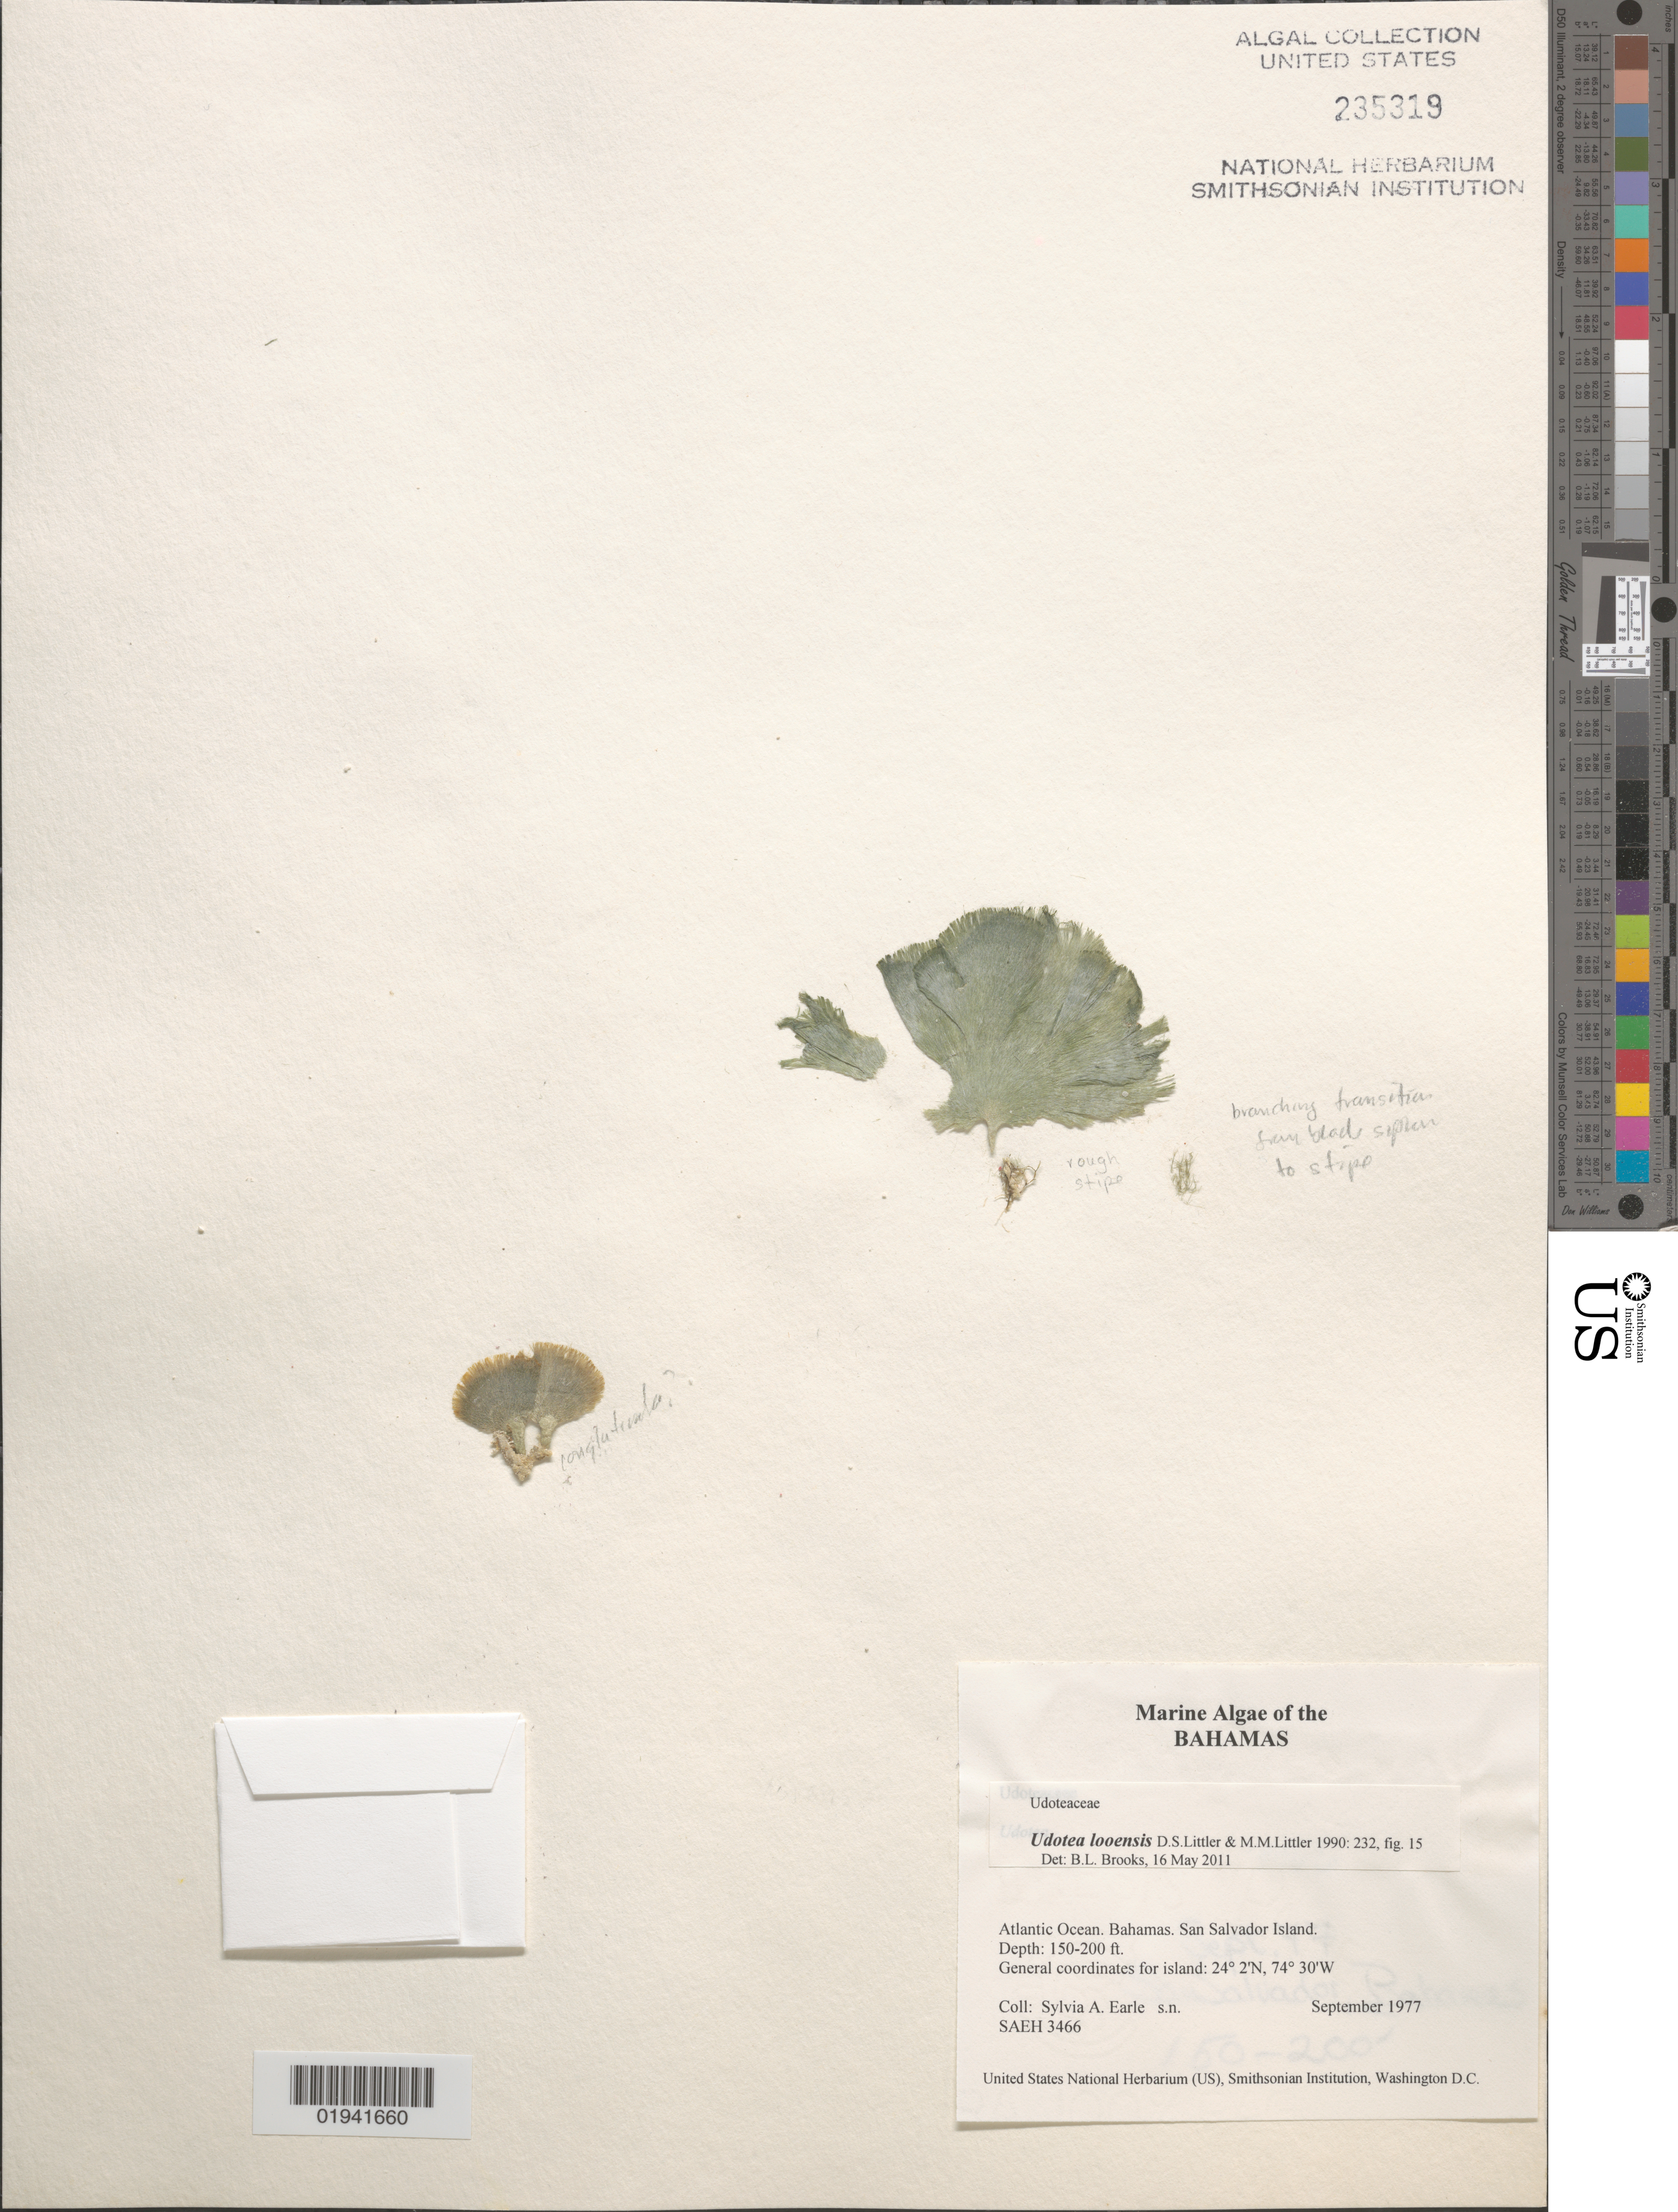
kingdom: Plantae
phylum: Chlorophyta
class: Ulvophyceae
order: Bryopsidales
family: Udoteaceae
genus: Udotea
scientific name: Udotea looensis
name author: D.S. Littler & Littler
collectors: S. A. Earle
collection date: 1977-09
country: Bahamas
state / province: San Salvador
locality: Atlantic Ocean. San Salvador Island.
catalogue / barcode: US 235319